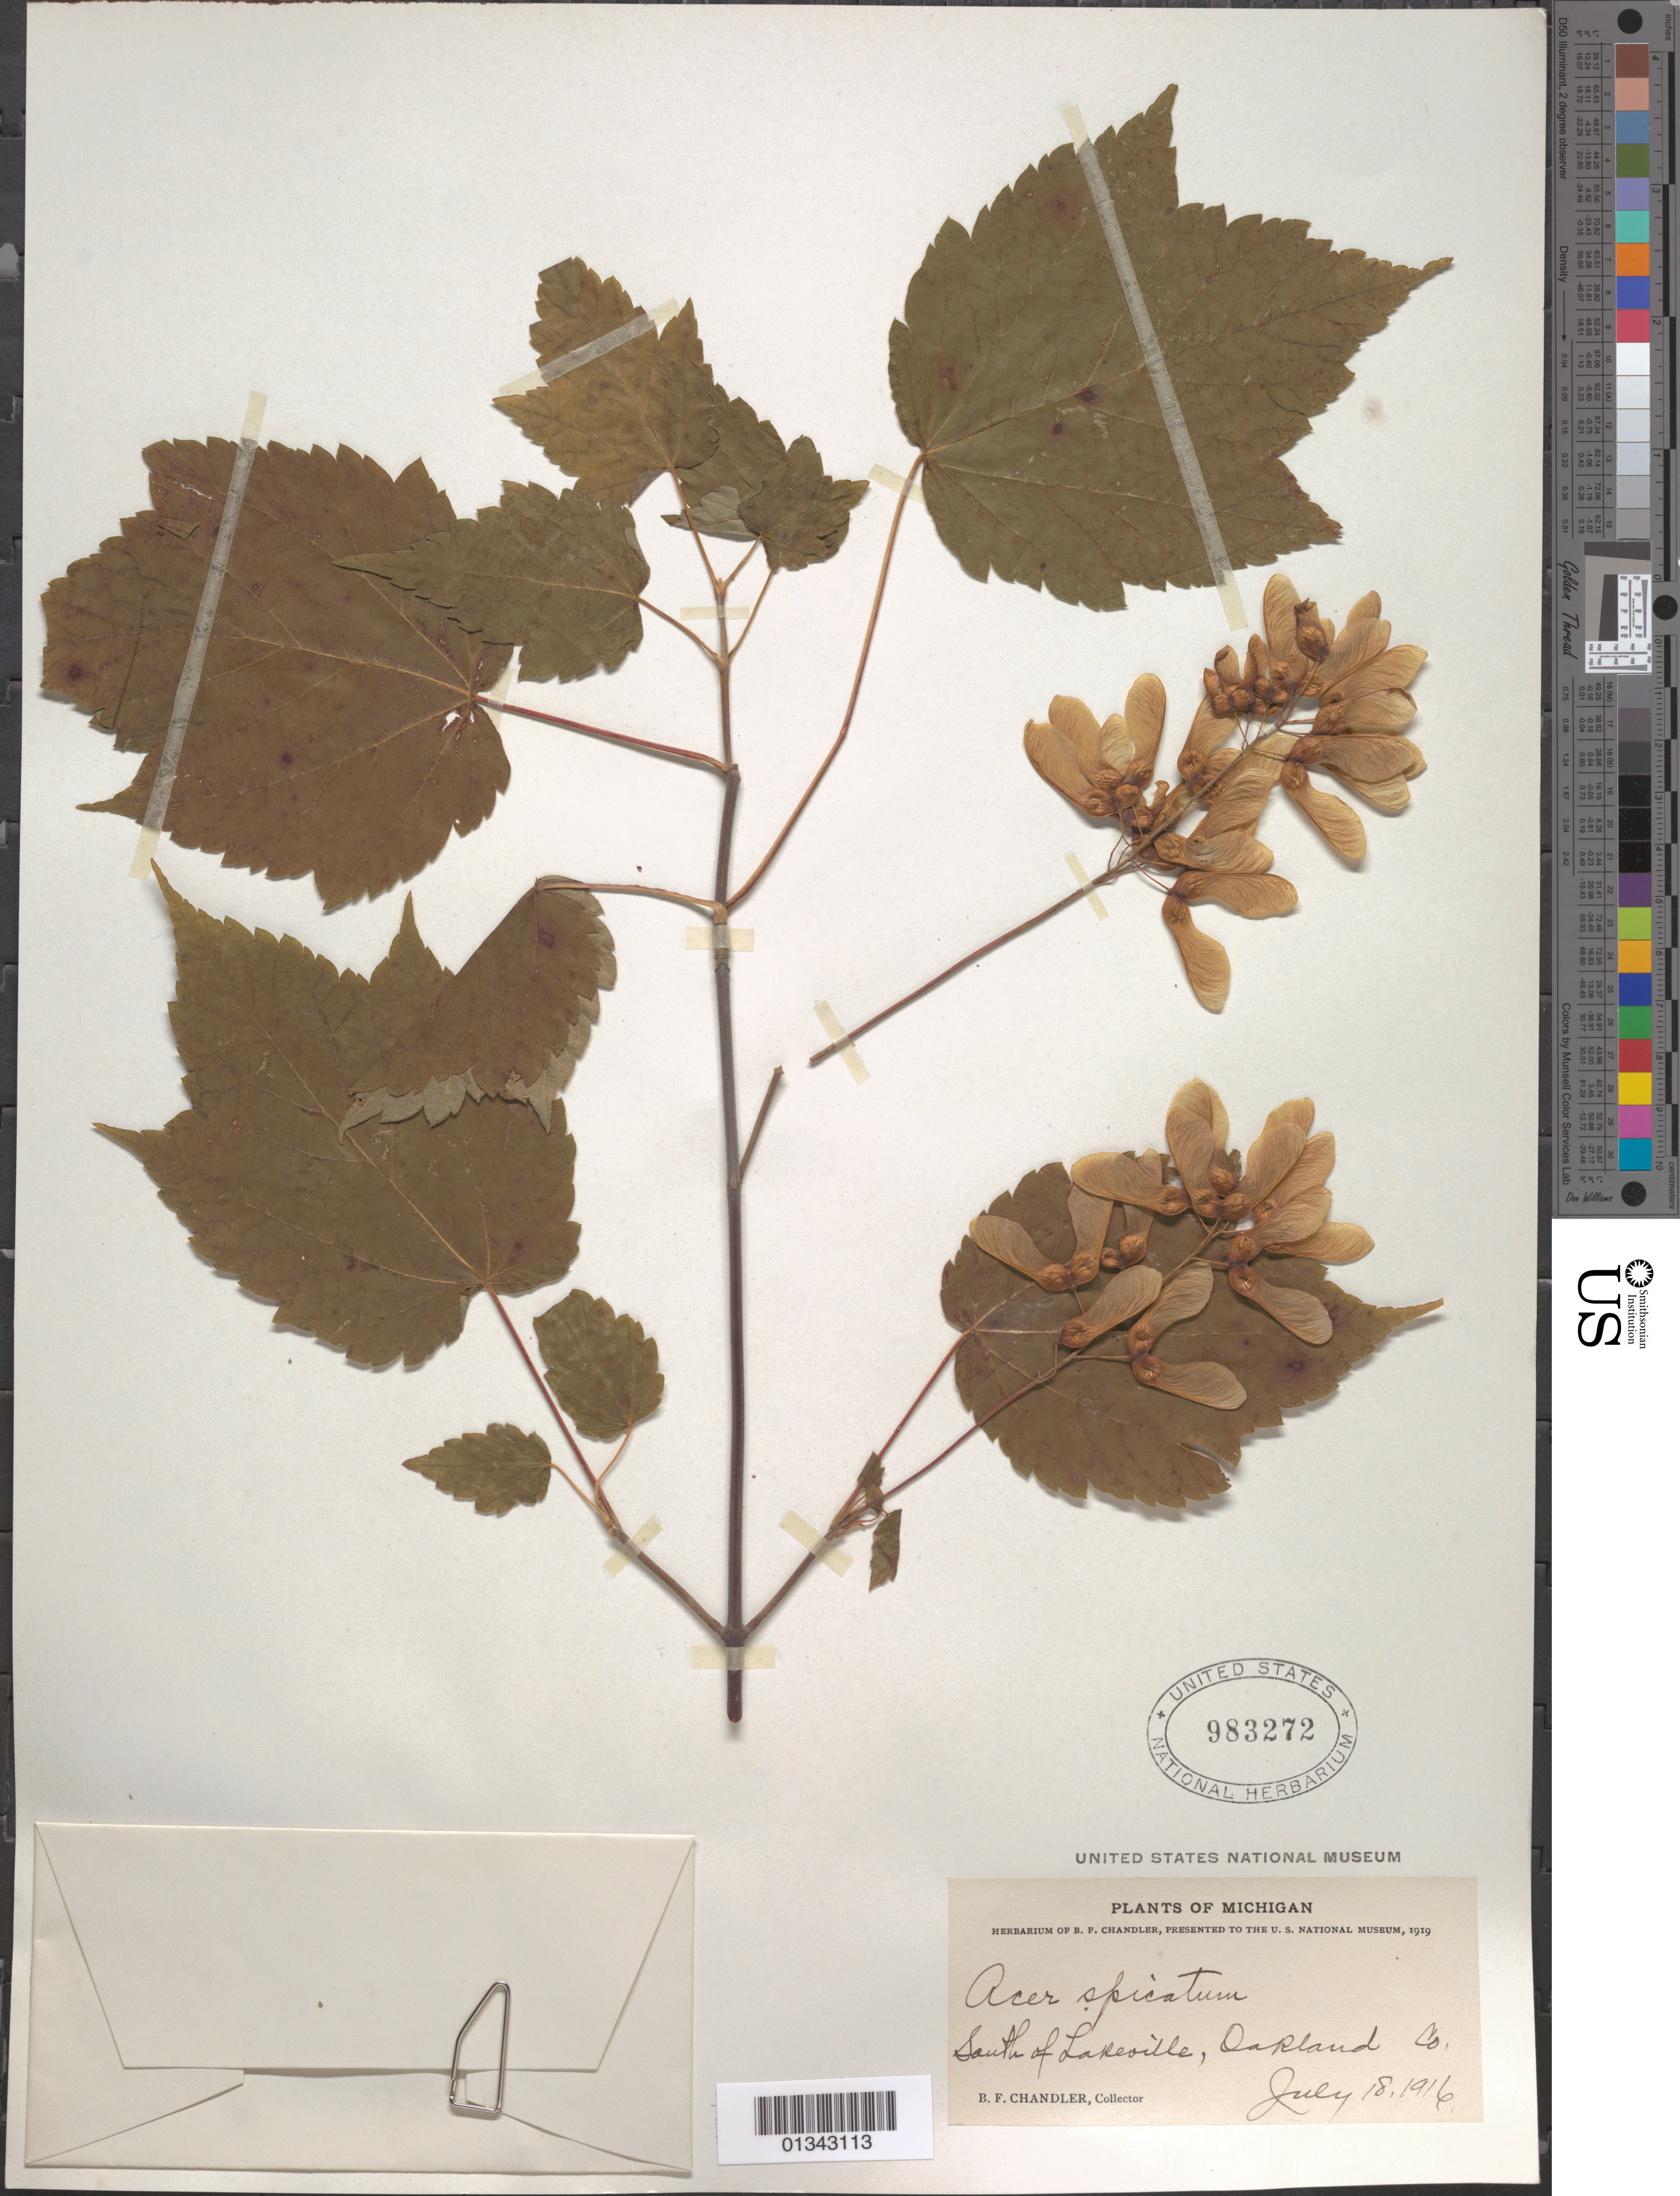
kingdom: Plantae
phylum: Tracheophyta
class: Magnoliopsida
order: Sapindales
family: Sapindaceae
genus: Acer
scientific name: Acer spicatum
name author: Lam.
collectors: J. H. Ehlers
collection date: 1916-07-18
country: United States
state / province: Michigan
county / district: Oakland County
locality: Oakland County, S of Lakeville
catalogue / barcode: US 983272